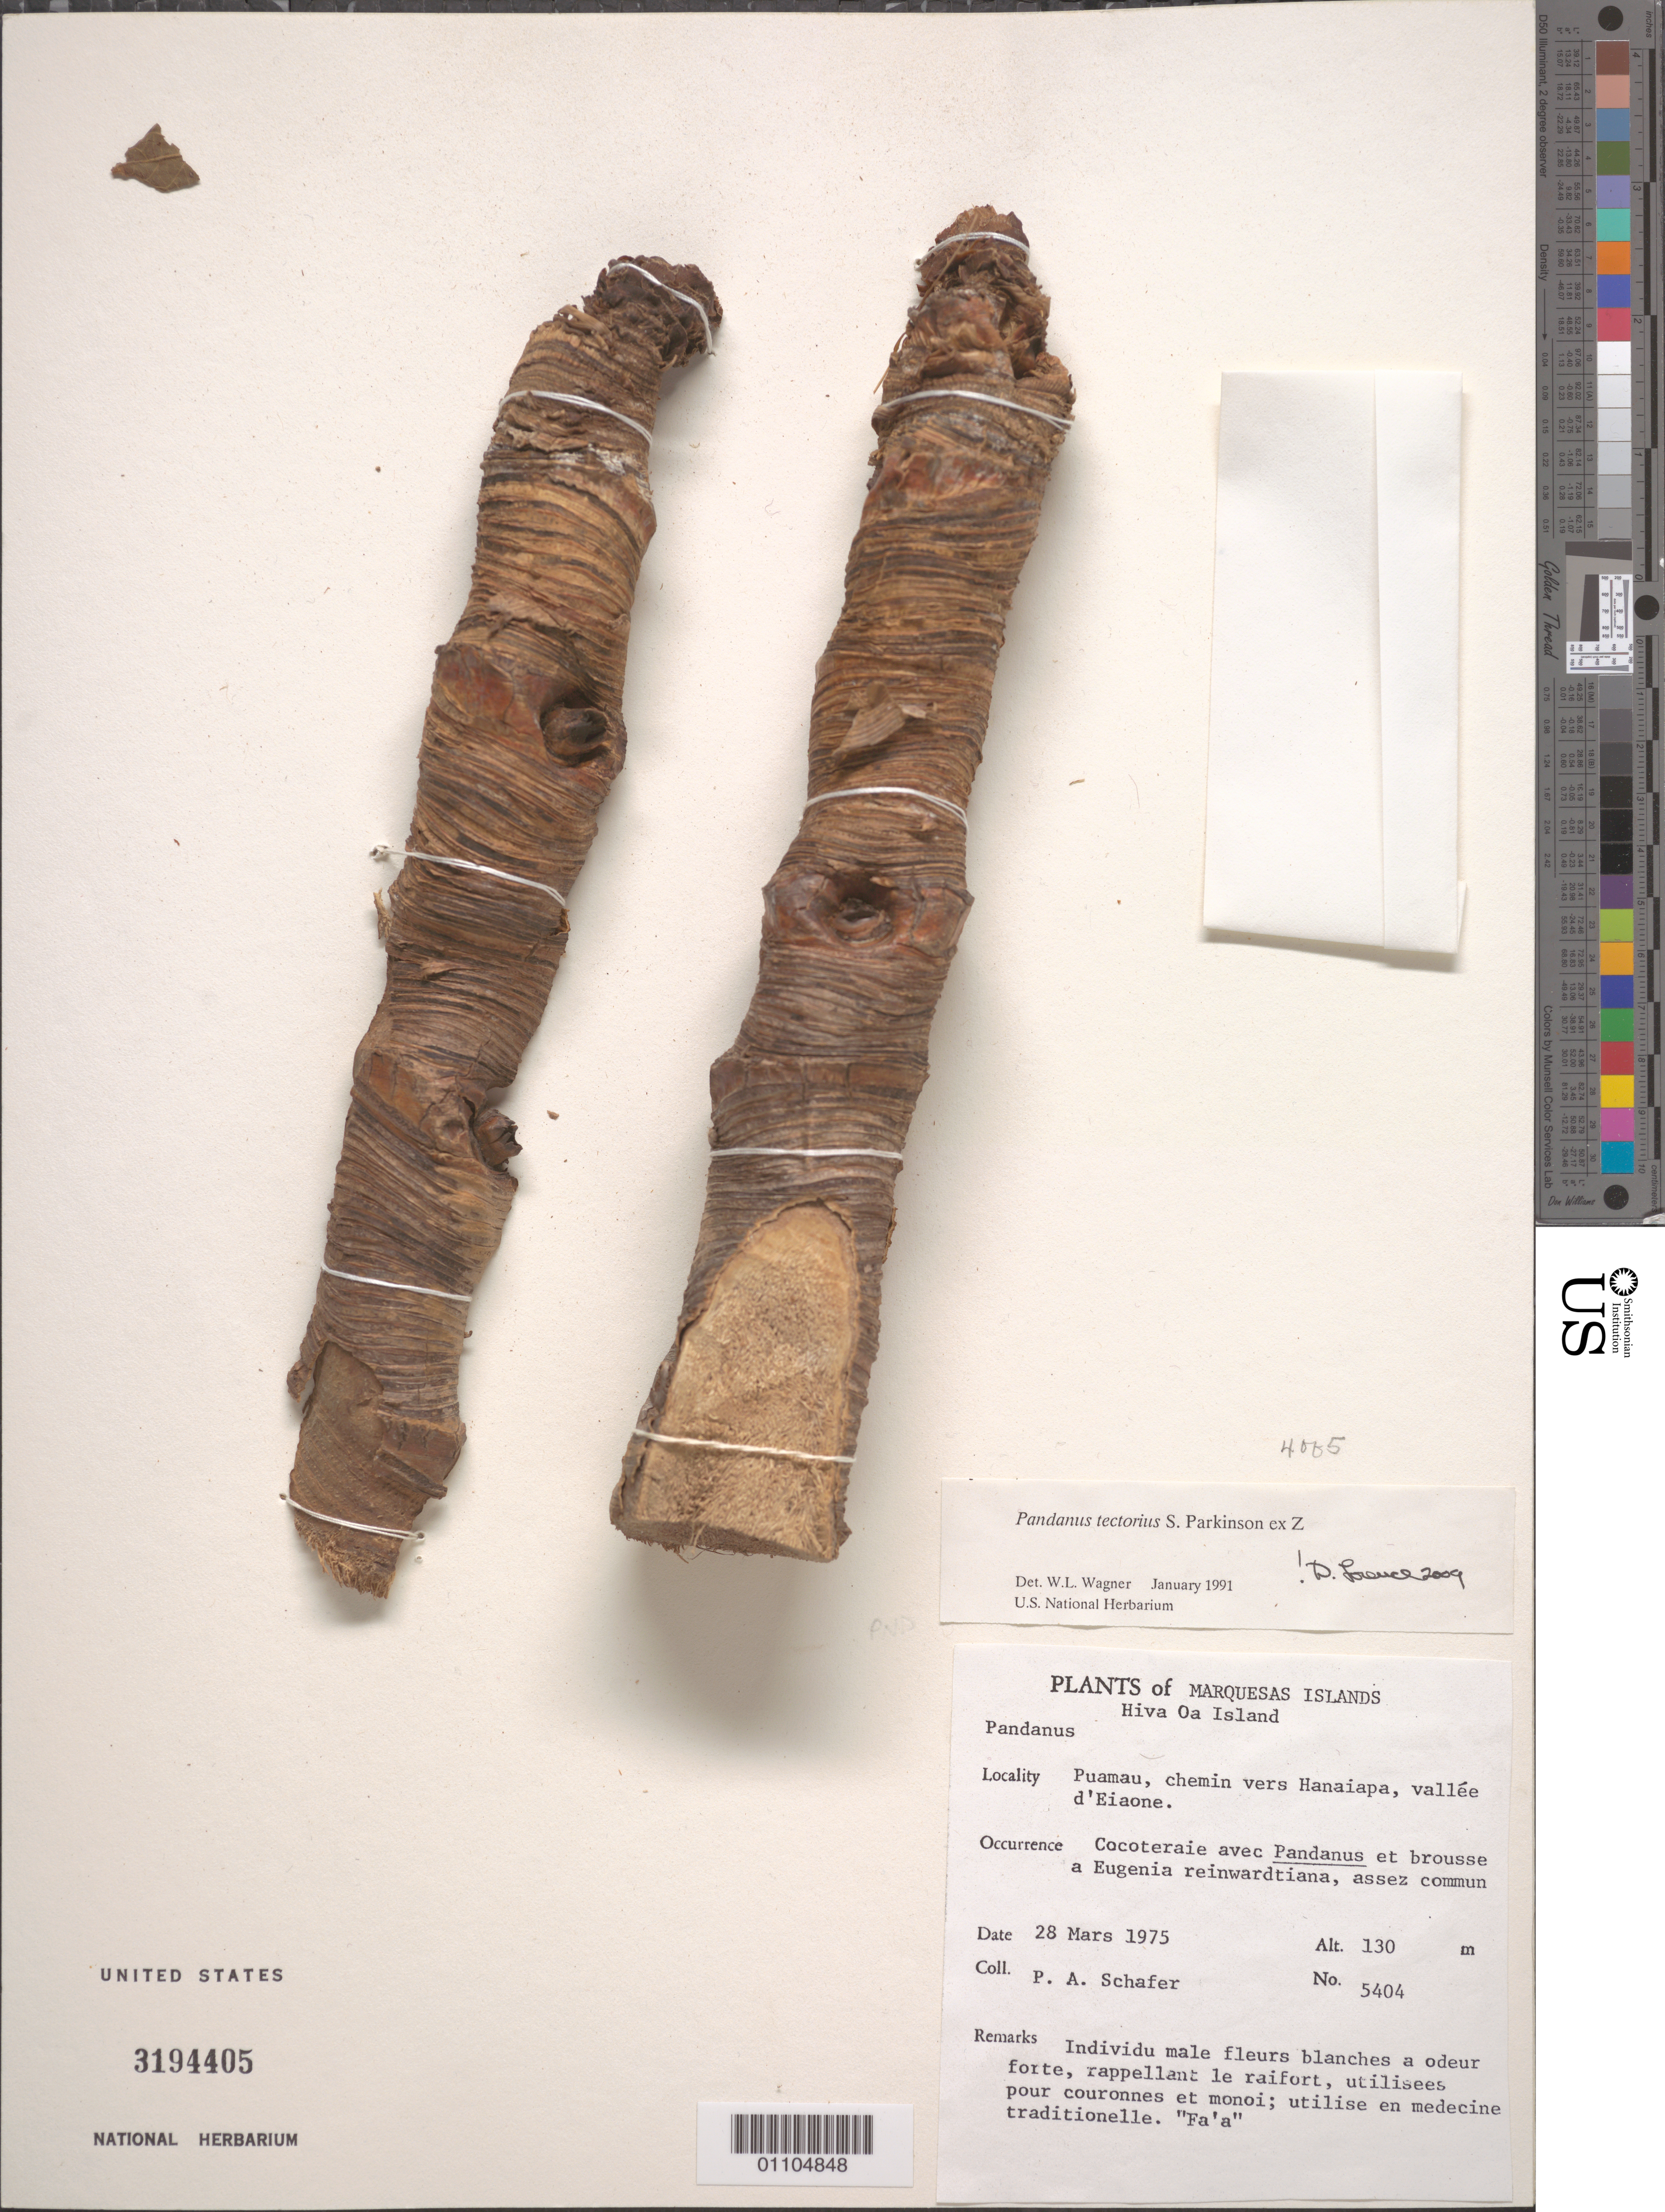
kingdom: Plantae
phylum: Tracheophyta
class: Liliopsida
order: Pandanales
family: Pandanaceae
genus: Pandanus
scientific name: Pandanus tectorius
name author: Parkinson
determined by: Wagner, W. L., (BOT), Smithsonian Institution - National Museum of Natural History (UNITED STATES)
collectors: P. A. Schäfer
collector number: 5404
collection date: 1975-03-28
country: French Polynesia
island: Hiva Oa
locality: Puamau, chemin vers Hanaiapa, vallée d'Eiaone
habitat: Cocoteraie avec Pandanus et brousse à Eugenia reinwardtiana, assez commun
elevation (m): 130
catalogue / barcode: US 3194405